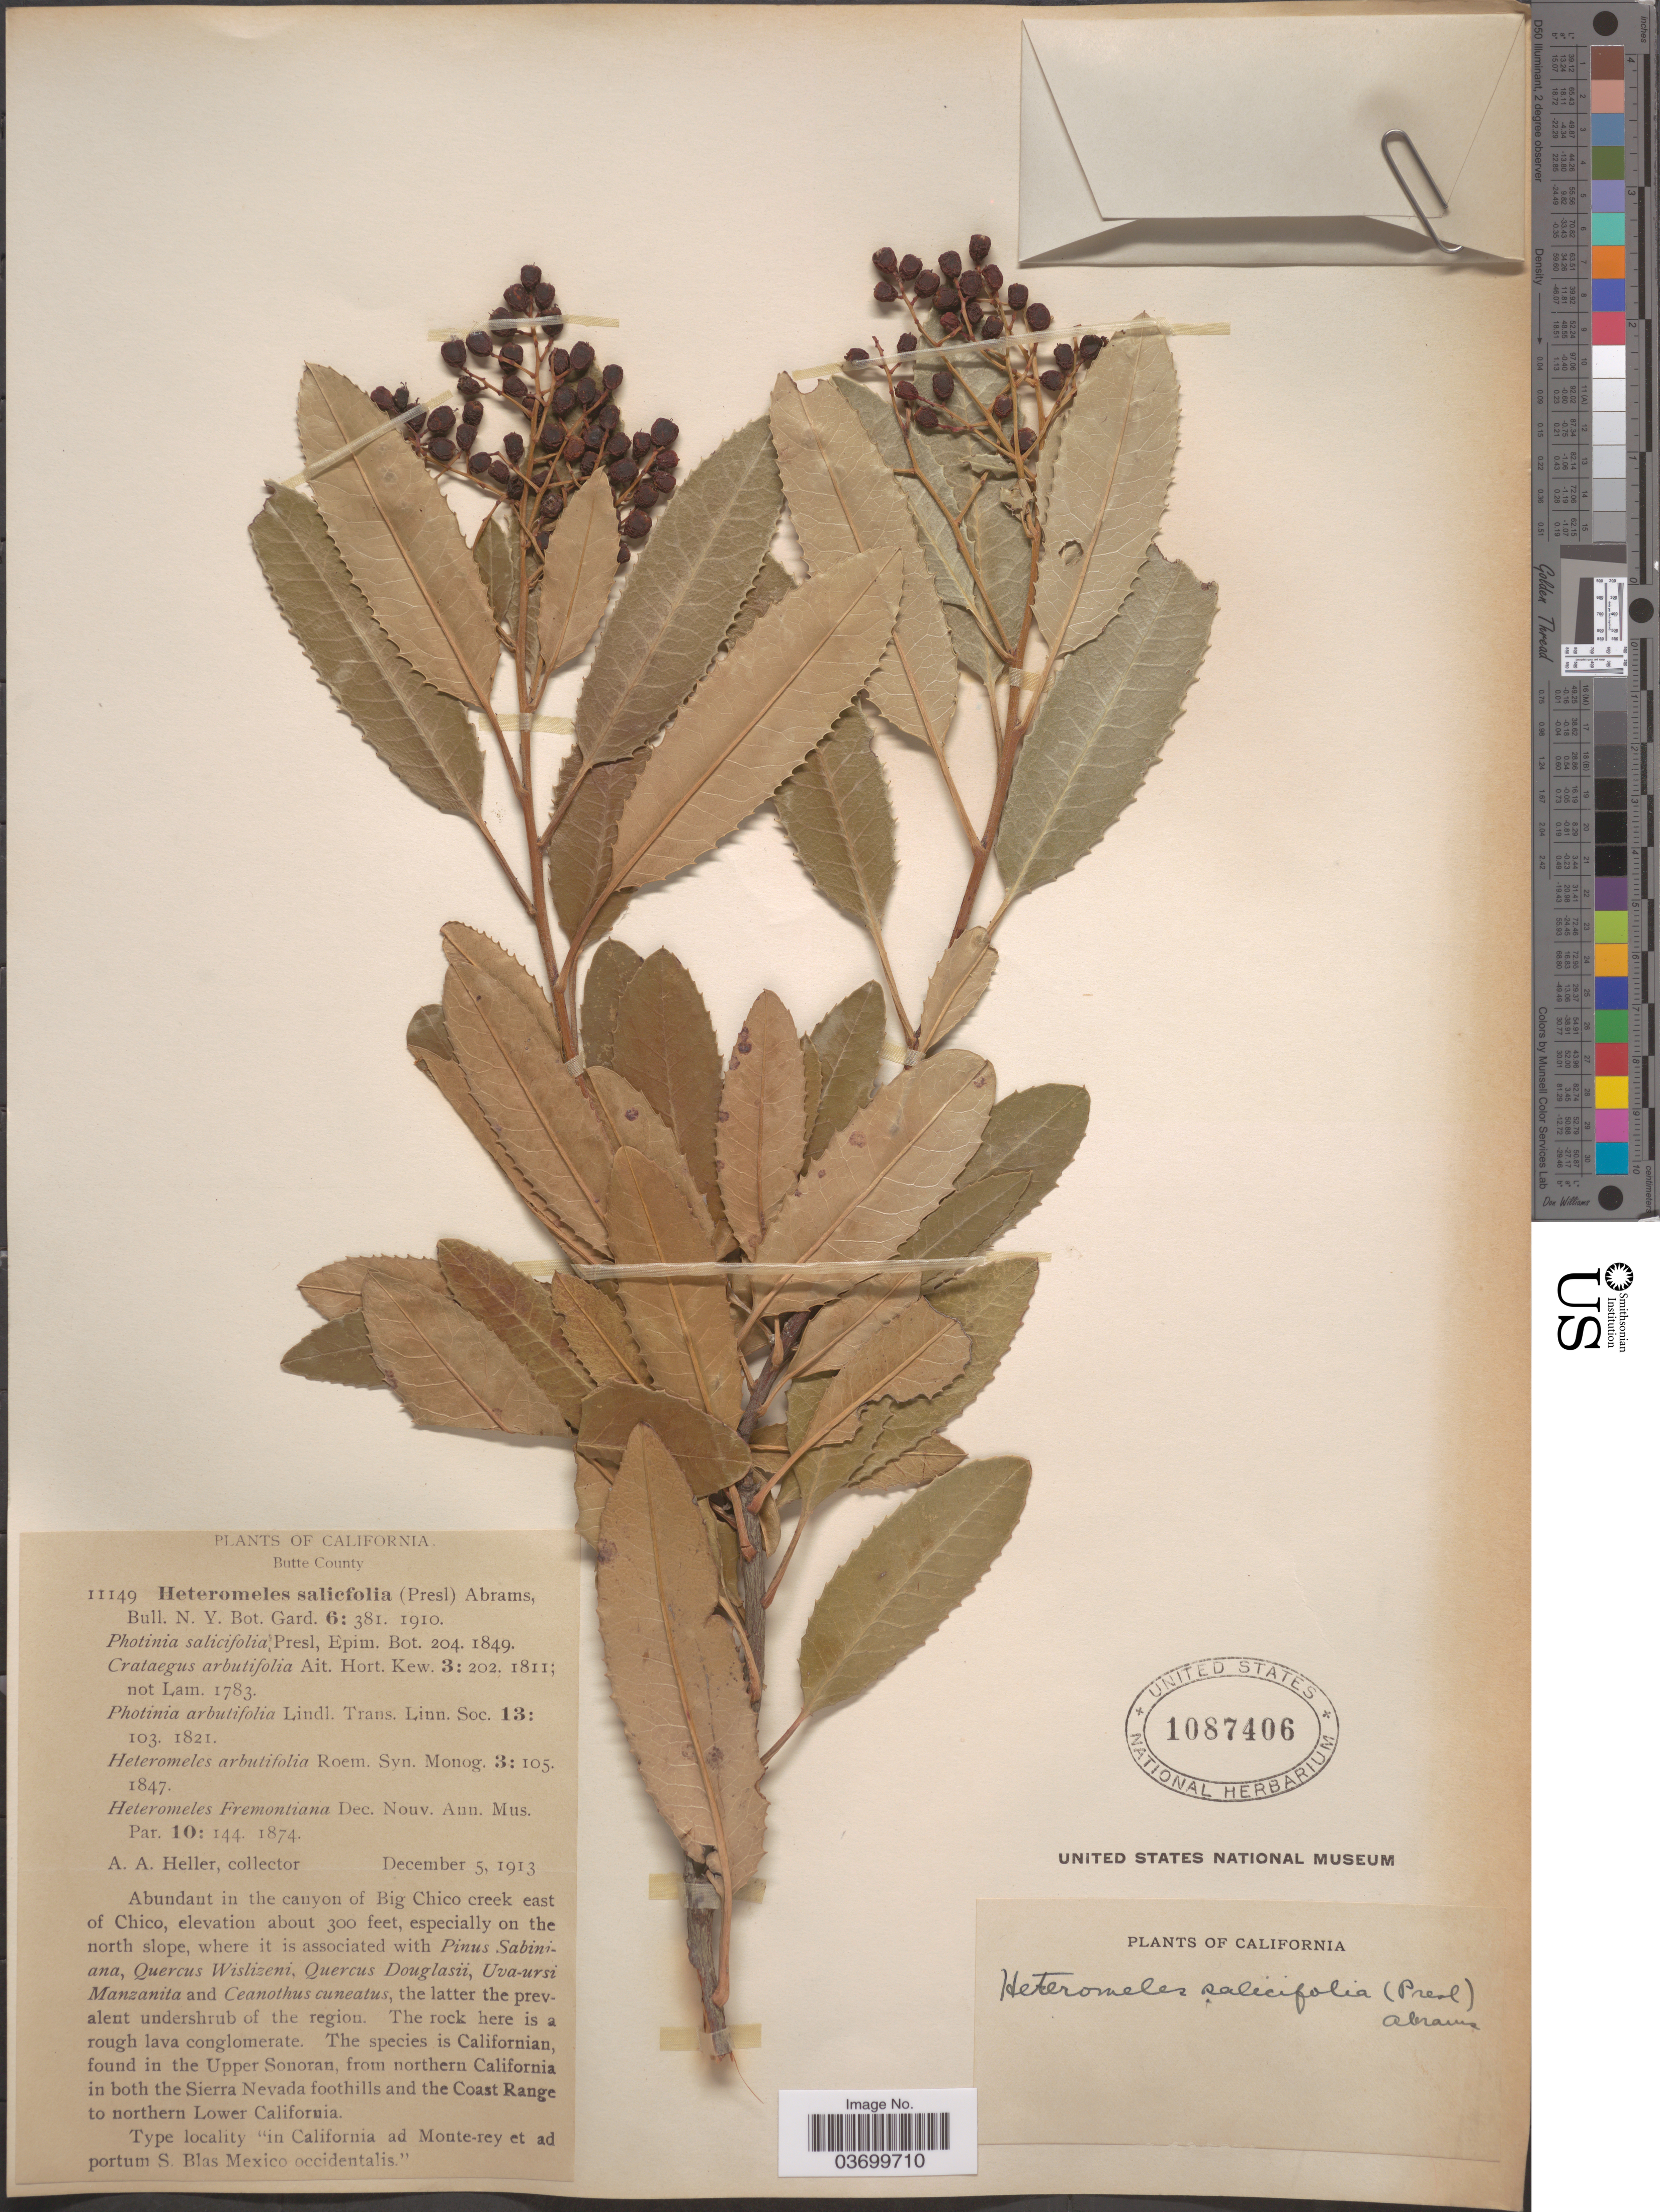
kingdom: Plantae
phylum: Tracheophyta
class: Magnoliopsida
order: Rosales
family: Rosaceae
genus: Heteromeles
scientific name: Heteromeles arbutifolia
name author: (Lindl.) Roemer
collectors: A. A. Heller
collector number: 11149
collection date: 1913-12-05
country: United States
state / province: California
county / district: Butte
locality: Butte County. In the canyon of Big Chico creek east of Chico.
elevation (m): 91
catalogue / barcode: US 1087406